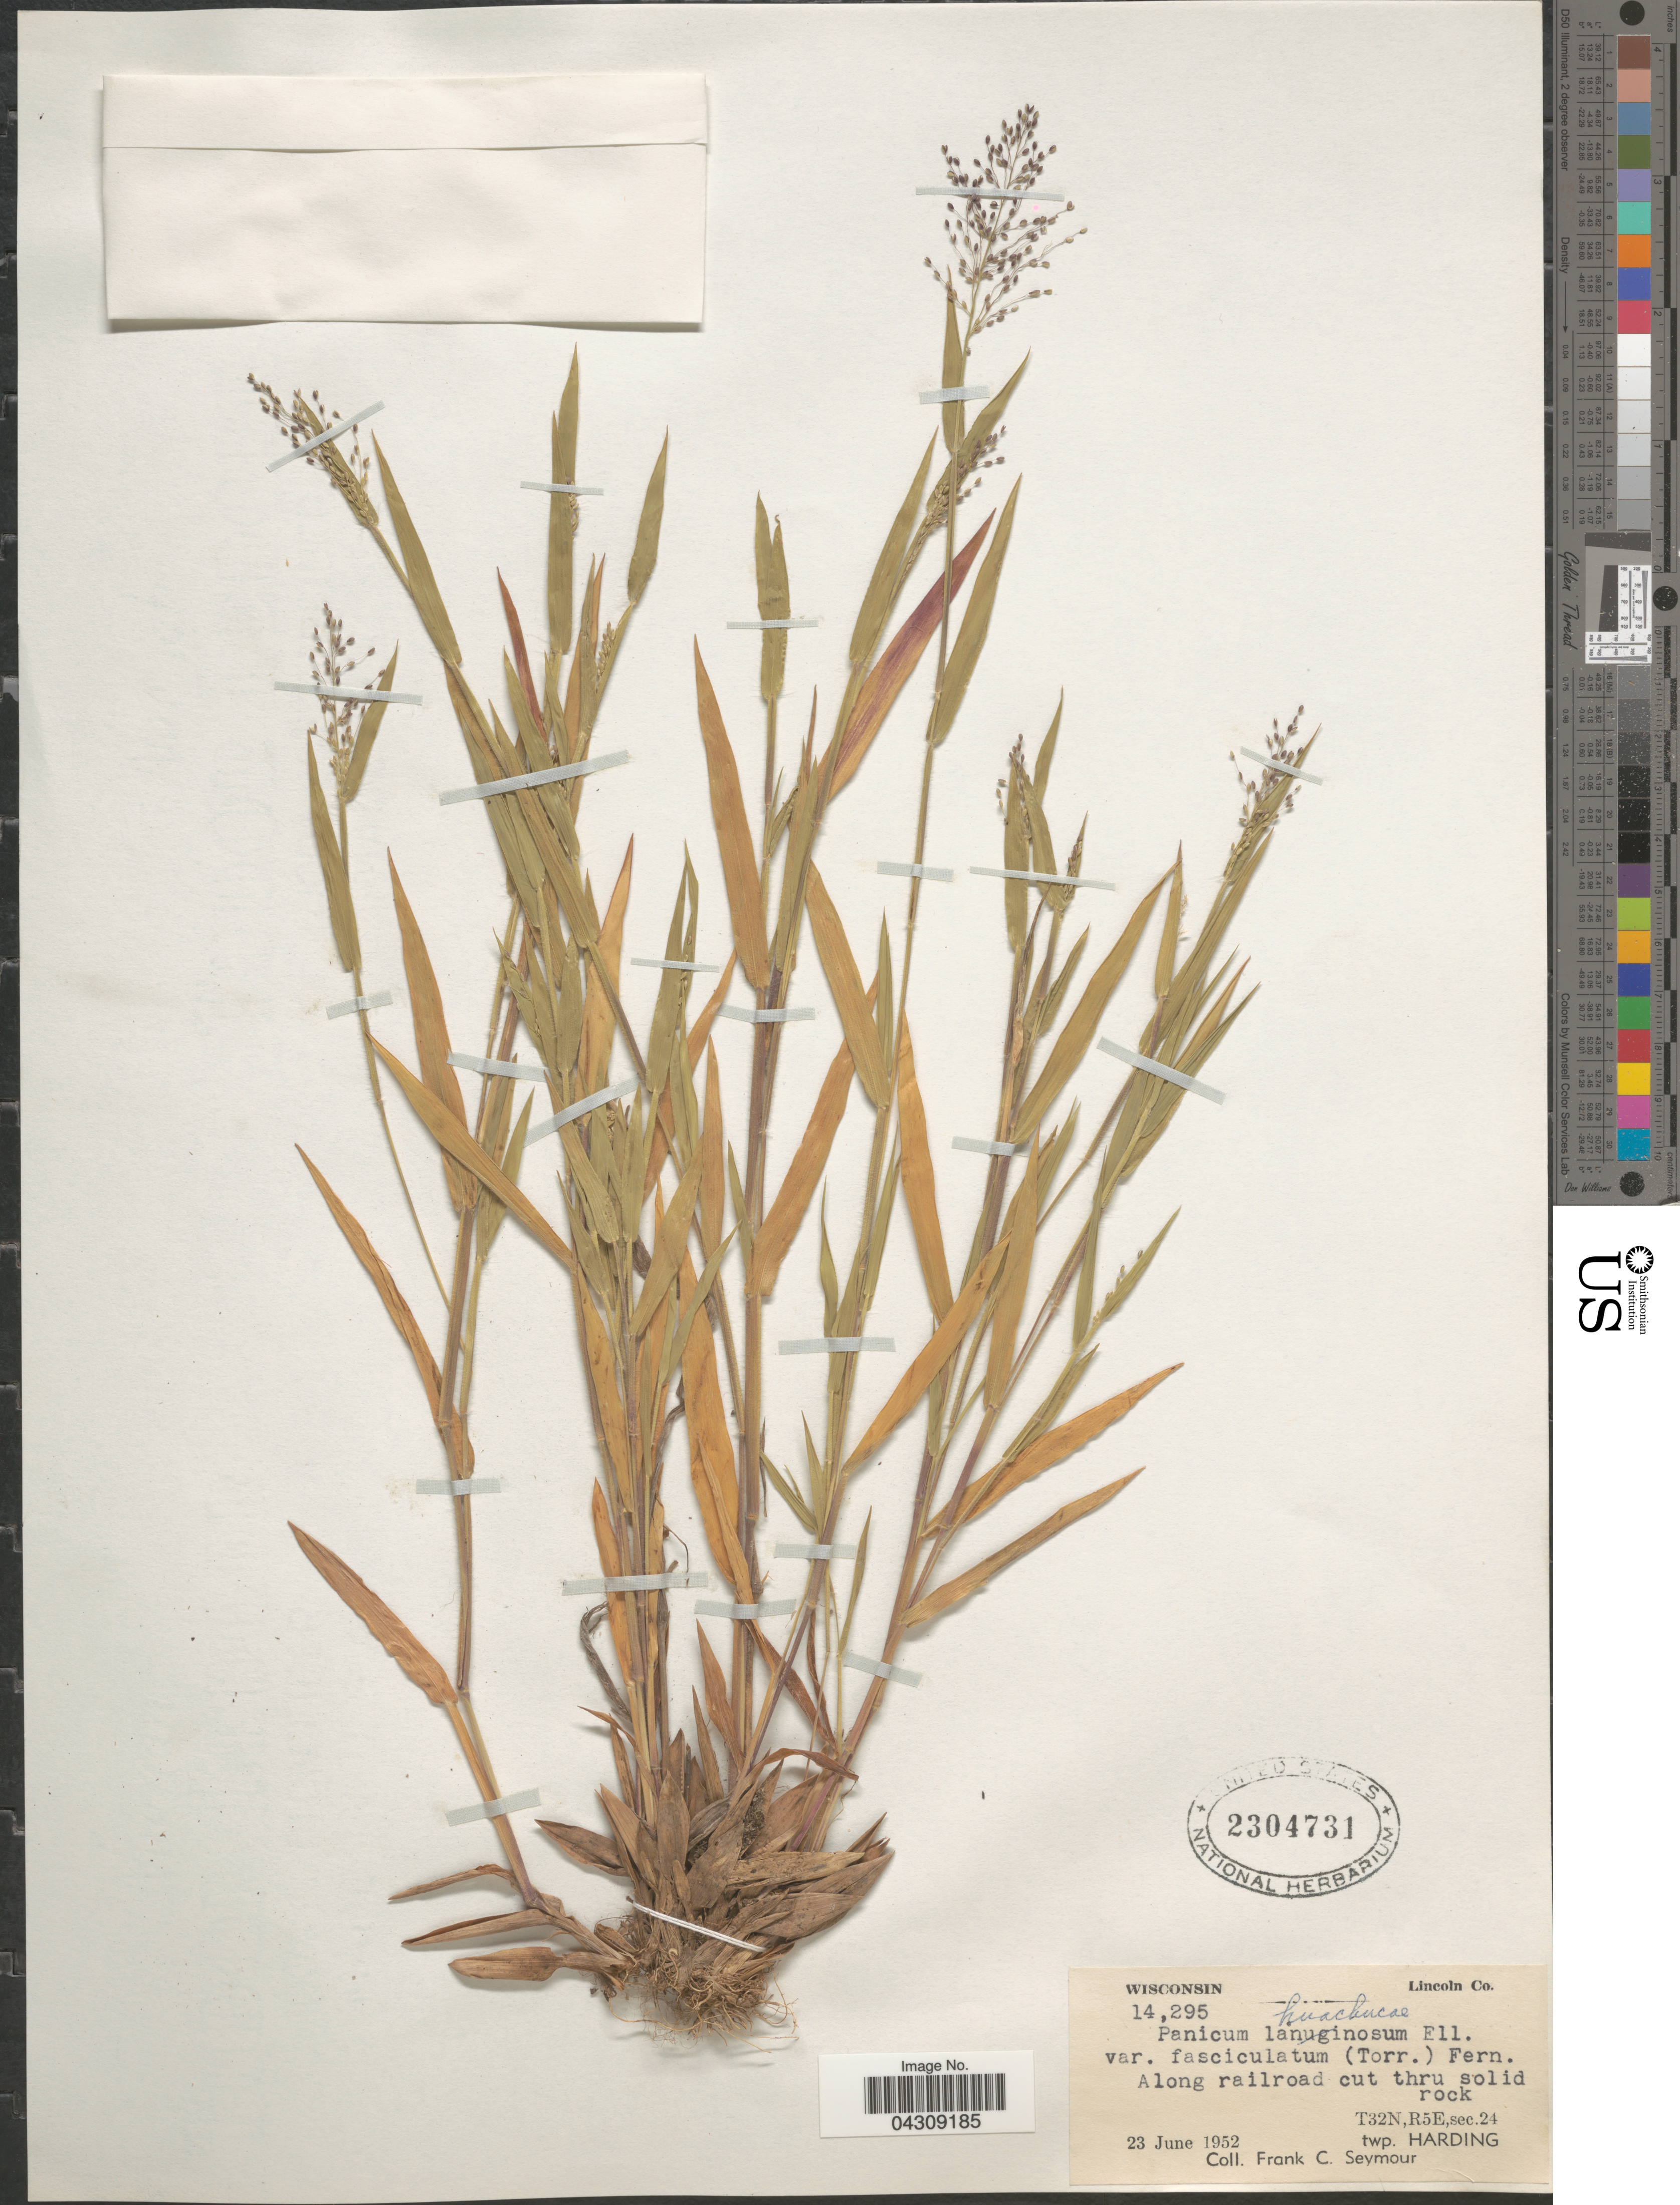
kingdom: Plantae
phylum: Tracheophyta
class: Liliopsida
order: Poales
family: Poaceae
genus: Dichanthelium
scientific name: Dichanthelium acuminatum var. acuminatum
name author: (Sw.) Gould & C.A. Clark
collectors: F. C. Seymour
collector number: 14295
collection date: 1952-06-23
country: United States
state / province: Wisconsin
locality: Lincoln Co. Along railroad cut thru solid rock. T32N, R5E, sec.24 twp. Hardin.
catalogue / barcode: US 2304731